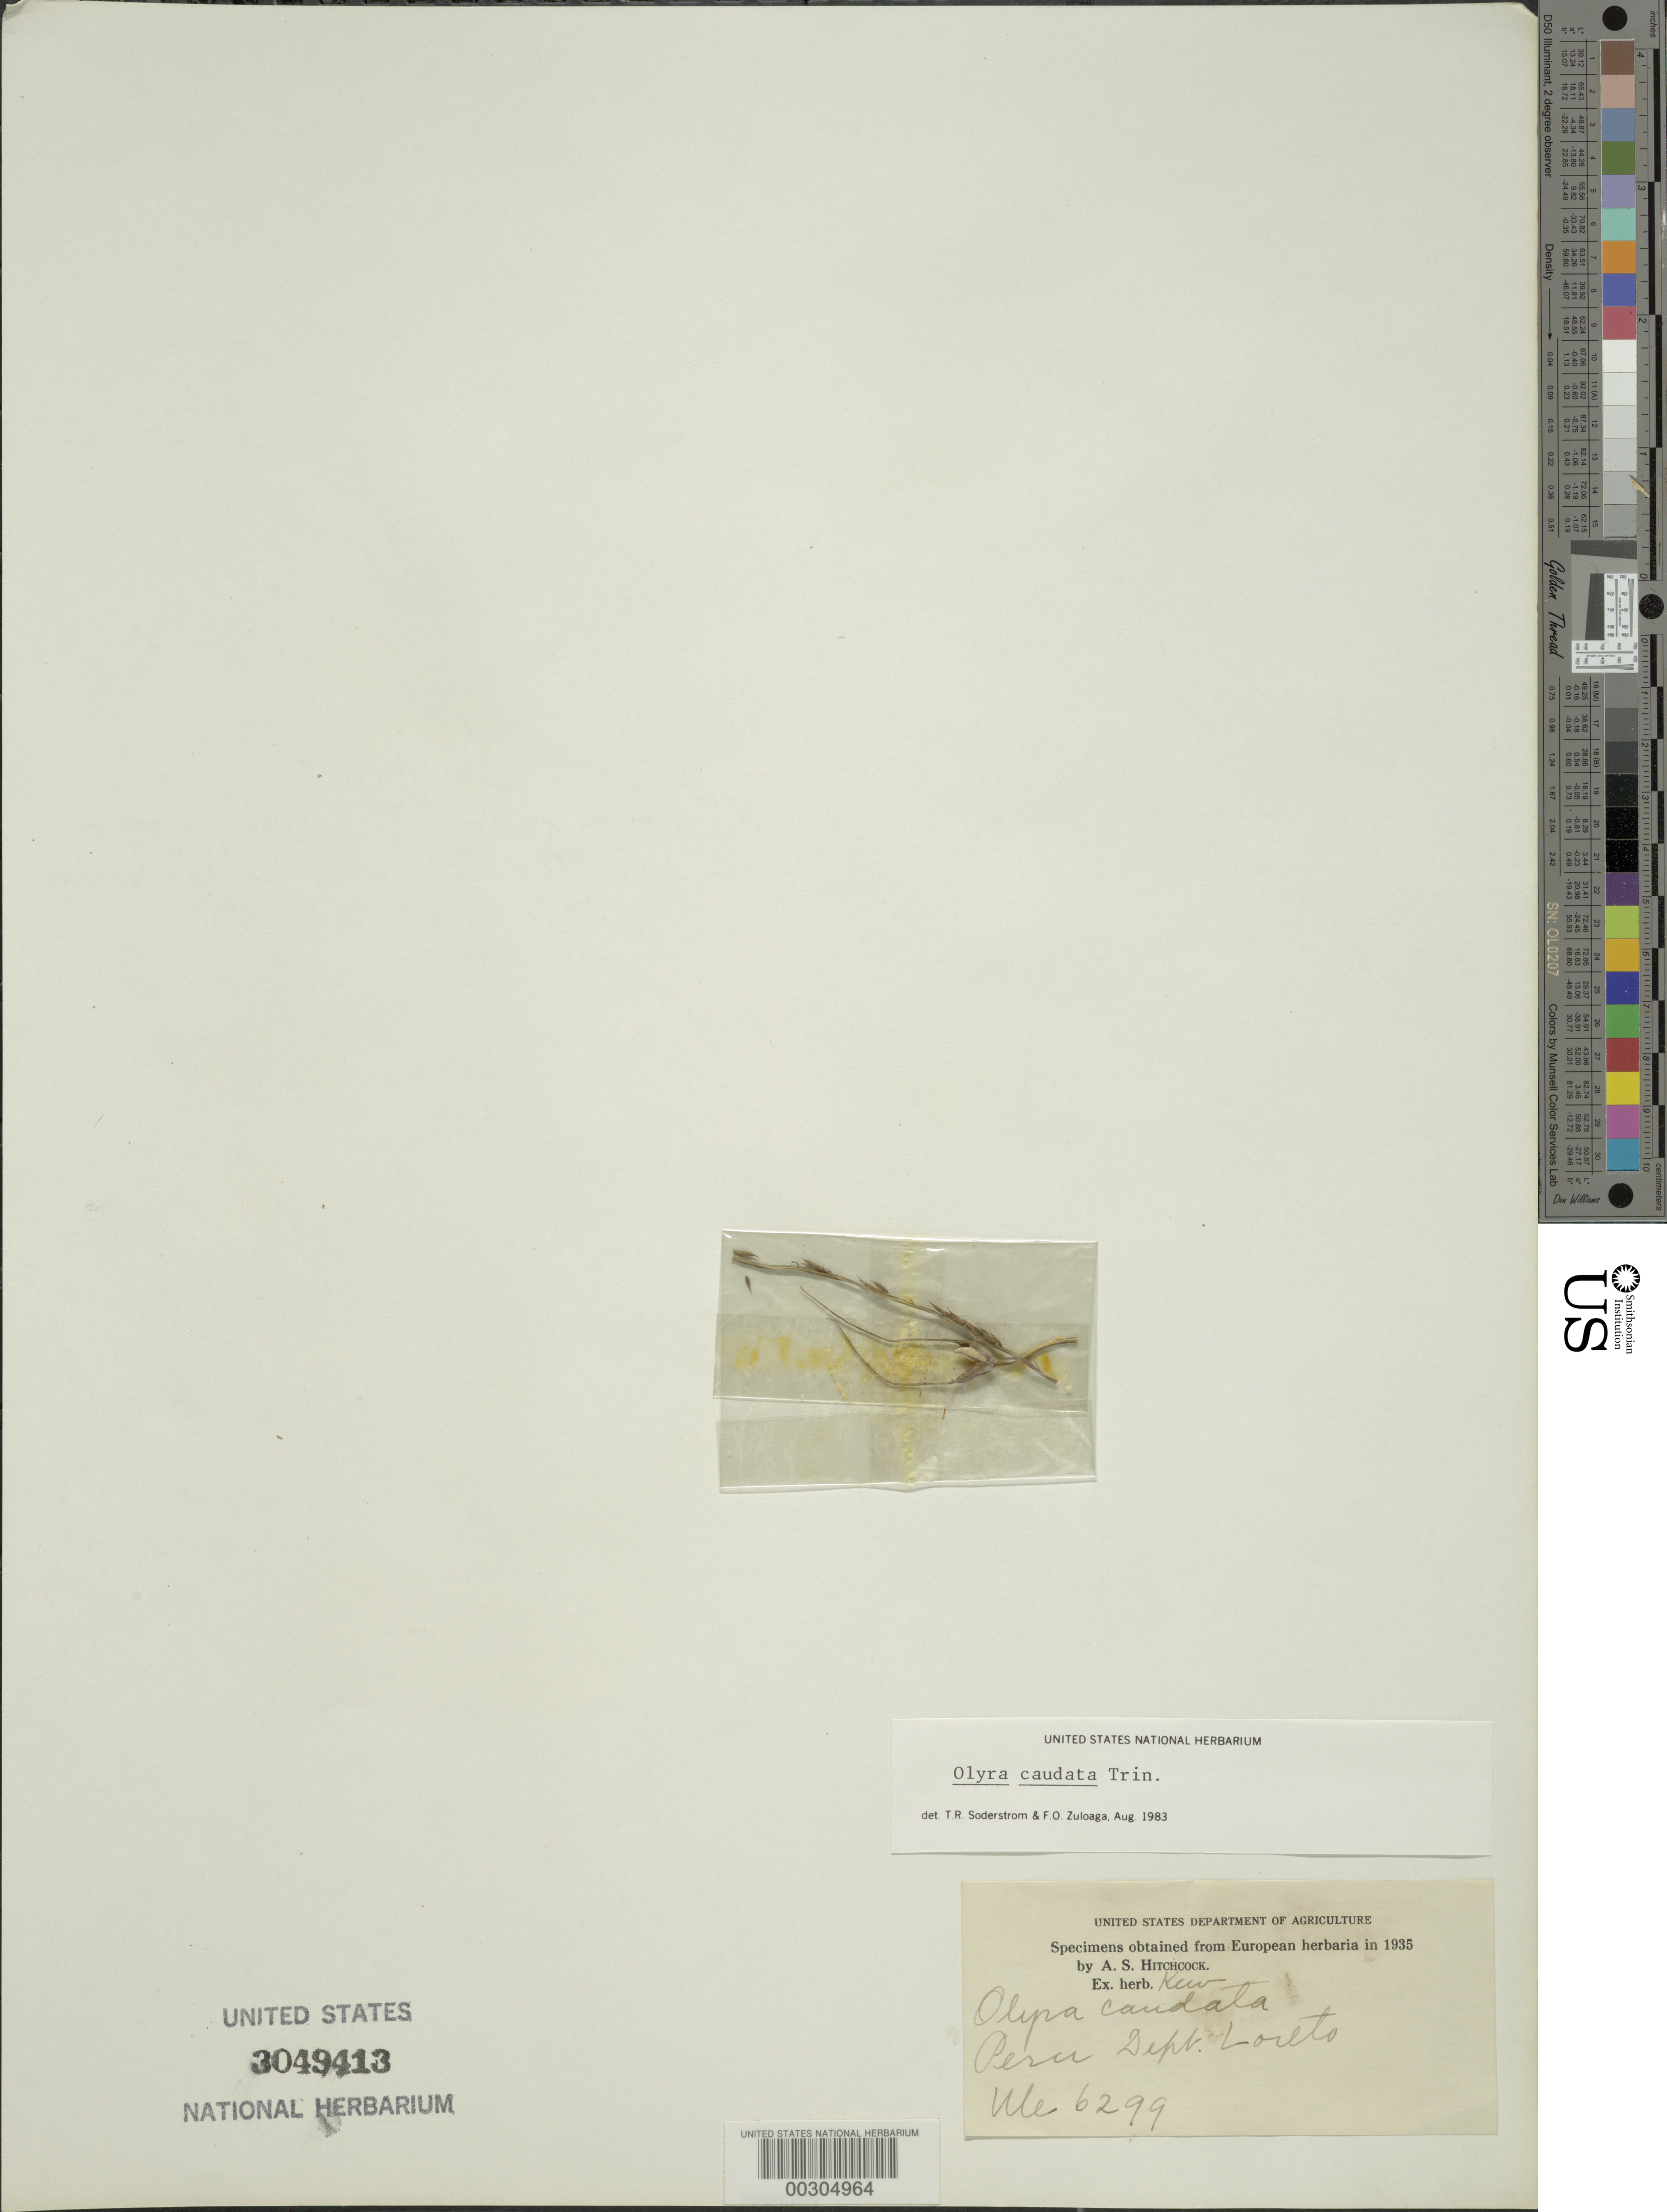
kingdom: Plantae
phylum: Tracheophyta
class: Liliopsida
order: Poales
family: Poaceae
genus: Olyra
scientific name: Olyra caudata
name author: Trin.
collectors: -- Ule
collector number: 6299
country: Peru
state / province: Loreto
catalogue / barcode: US 3049413